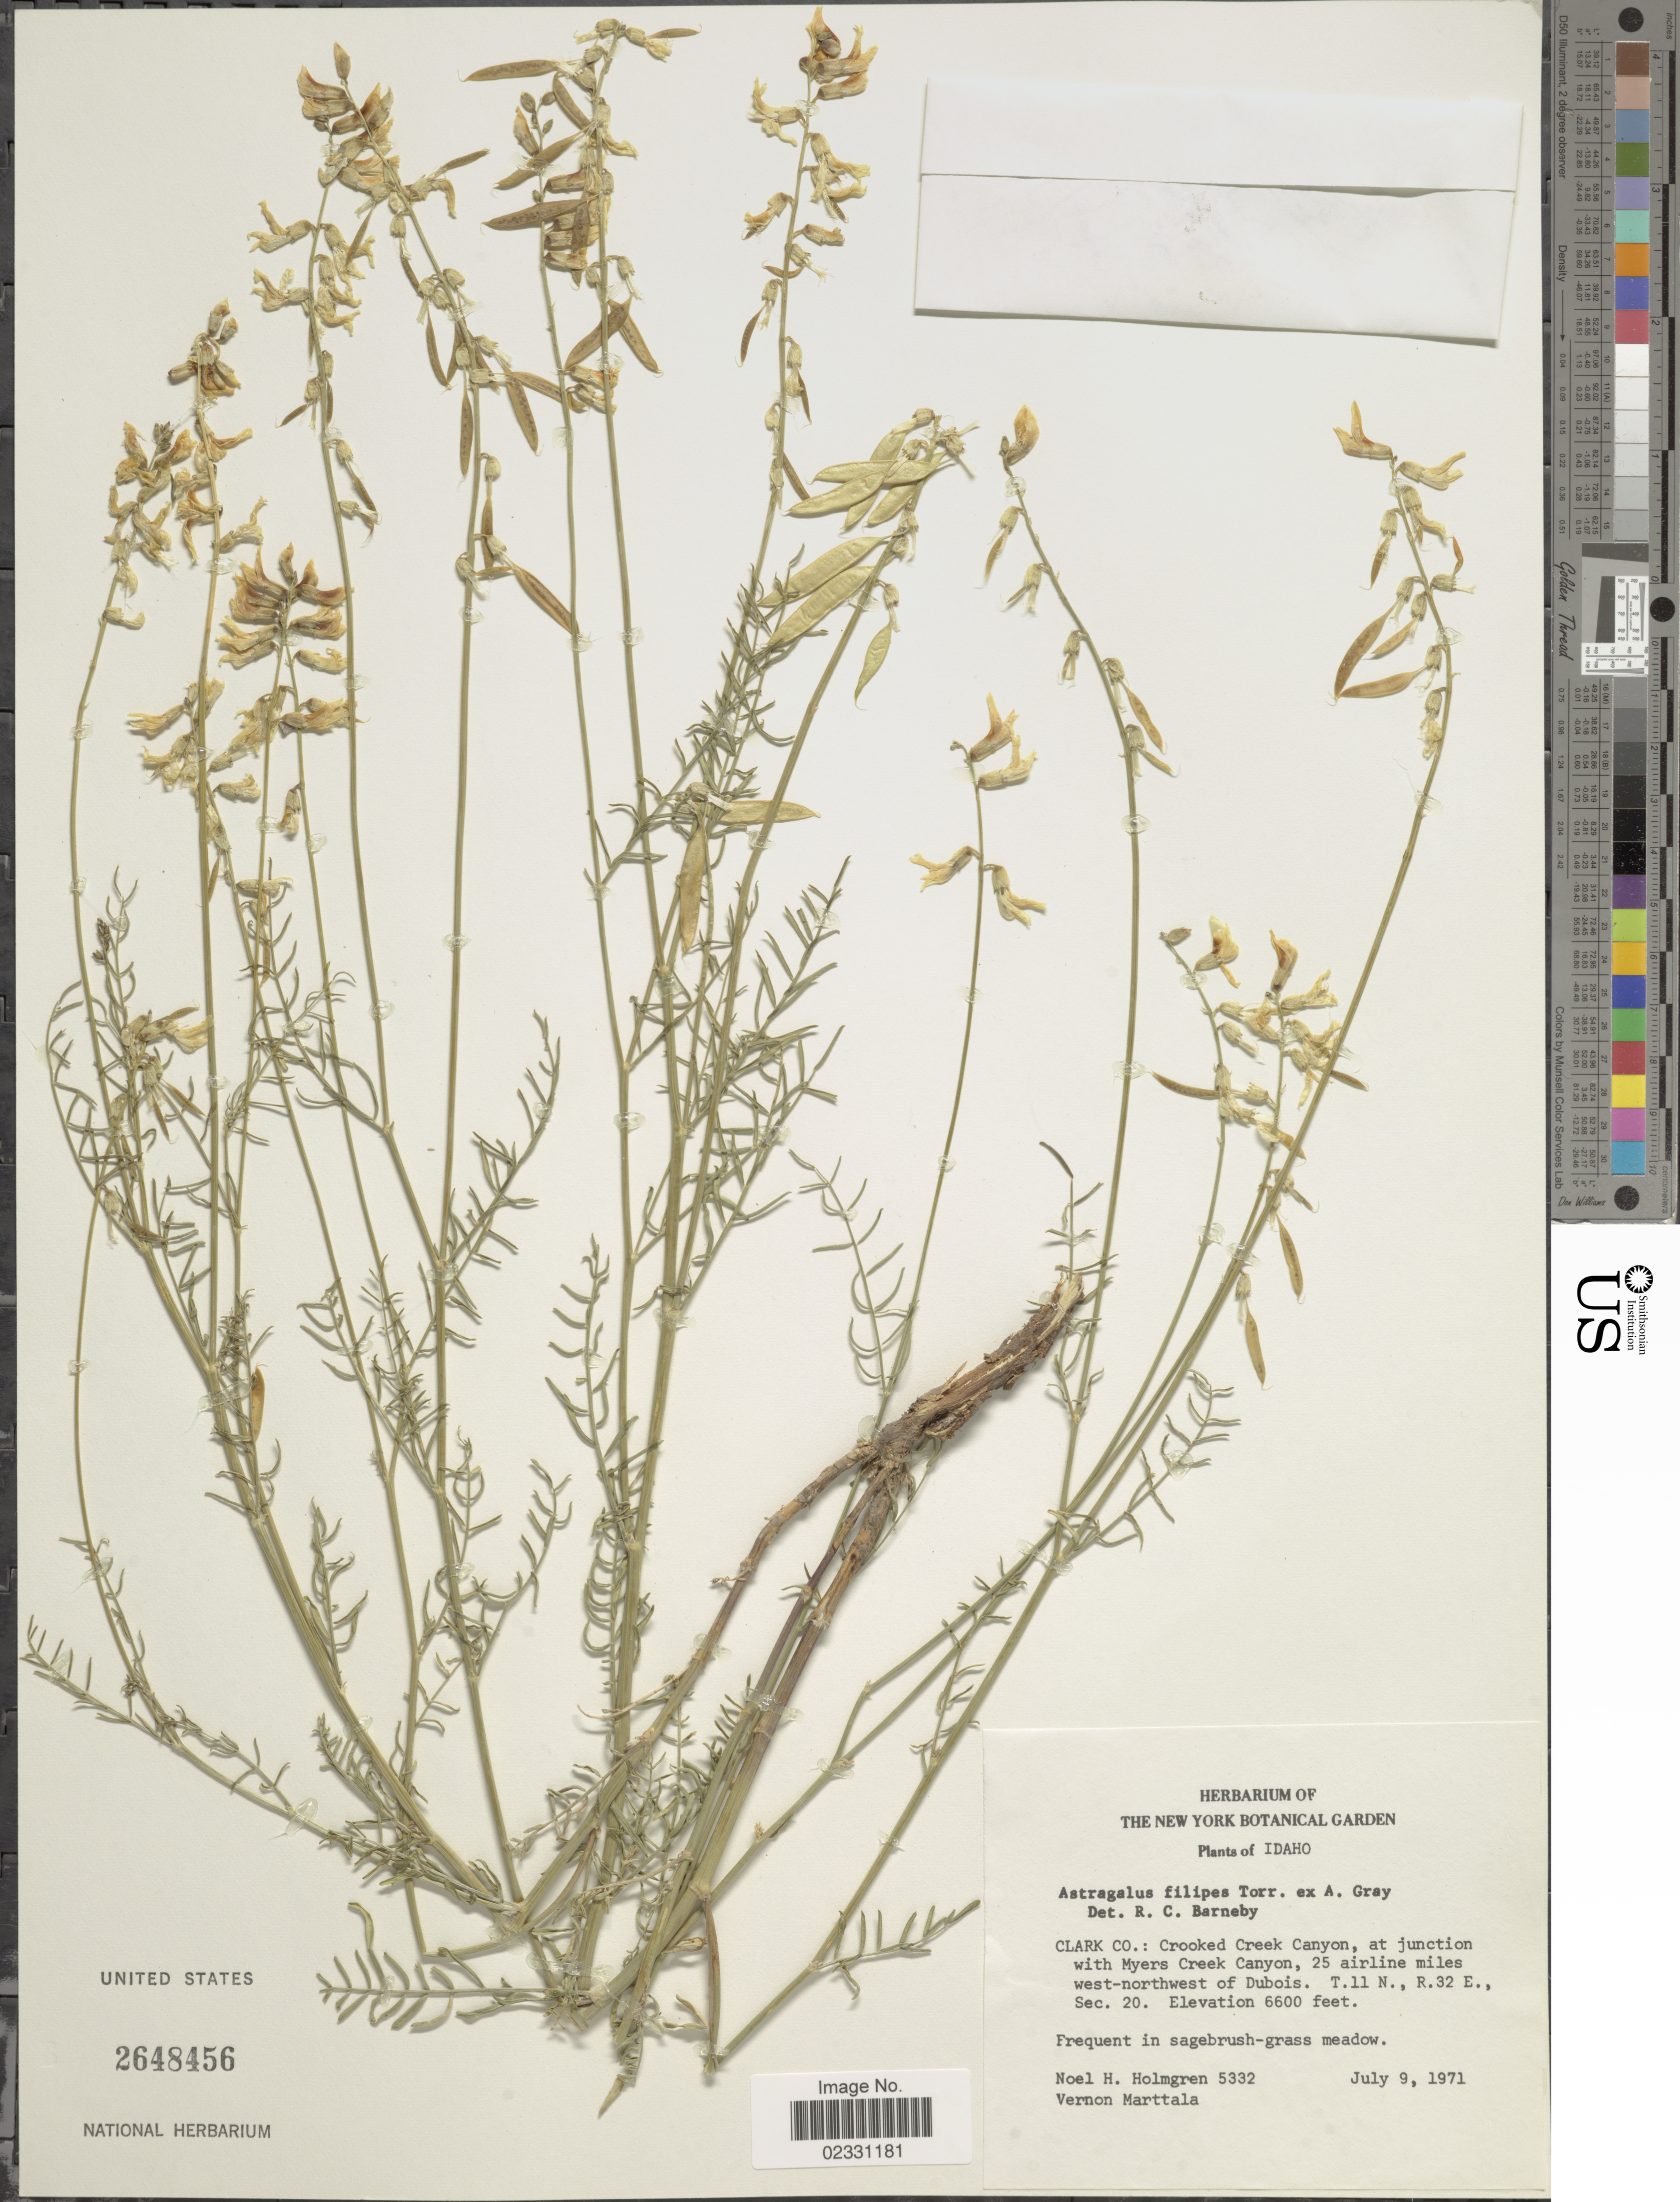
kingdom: Plantae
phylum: Tracheophyta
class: Magnoliopsida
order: Fabales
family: Fabaceae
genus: Astragalus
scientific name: Astragalus filipes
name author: A. Gray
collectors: N. H. Holmgren & V. Marttala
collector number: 5332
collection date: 1971-07-09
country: United States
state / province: Idaho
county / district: Clark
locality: Crooked Creek Canyon, at junction with Myers Creek Canyon, 25 airline miles west-northwest of Dubois, T.11 N., R.32 E., Sec. 20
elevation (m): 2012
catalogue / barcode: US 2648456